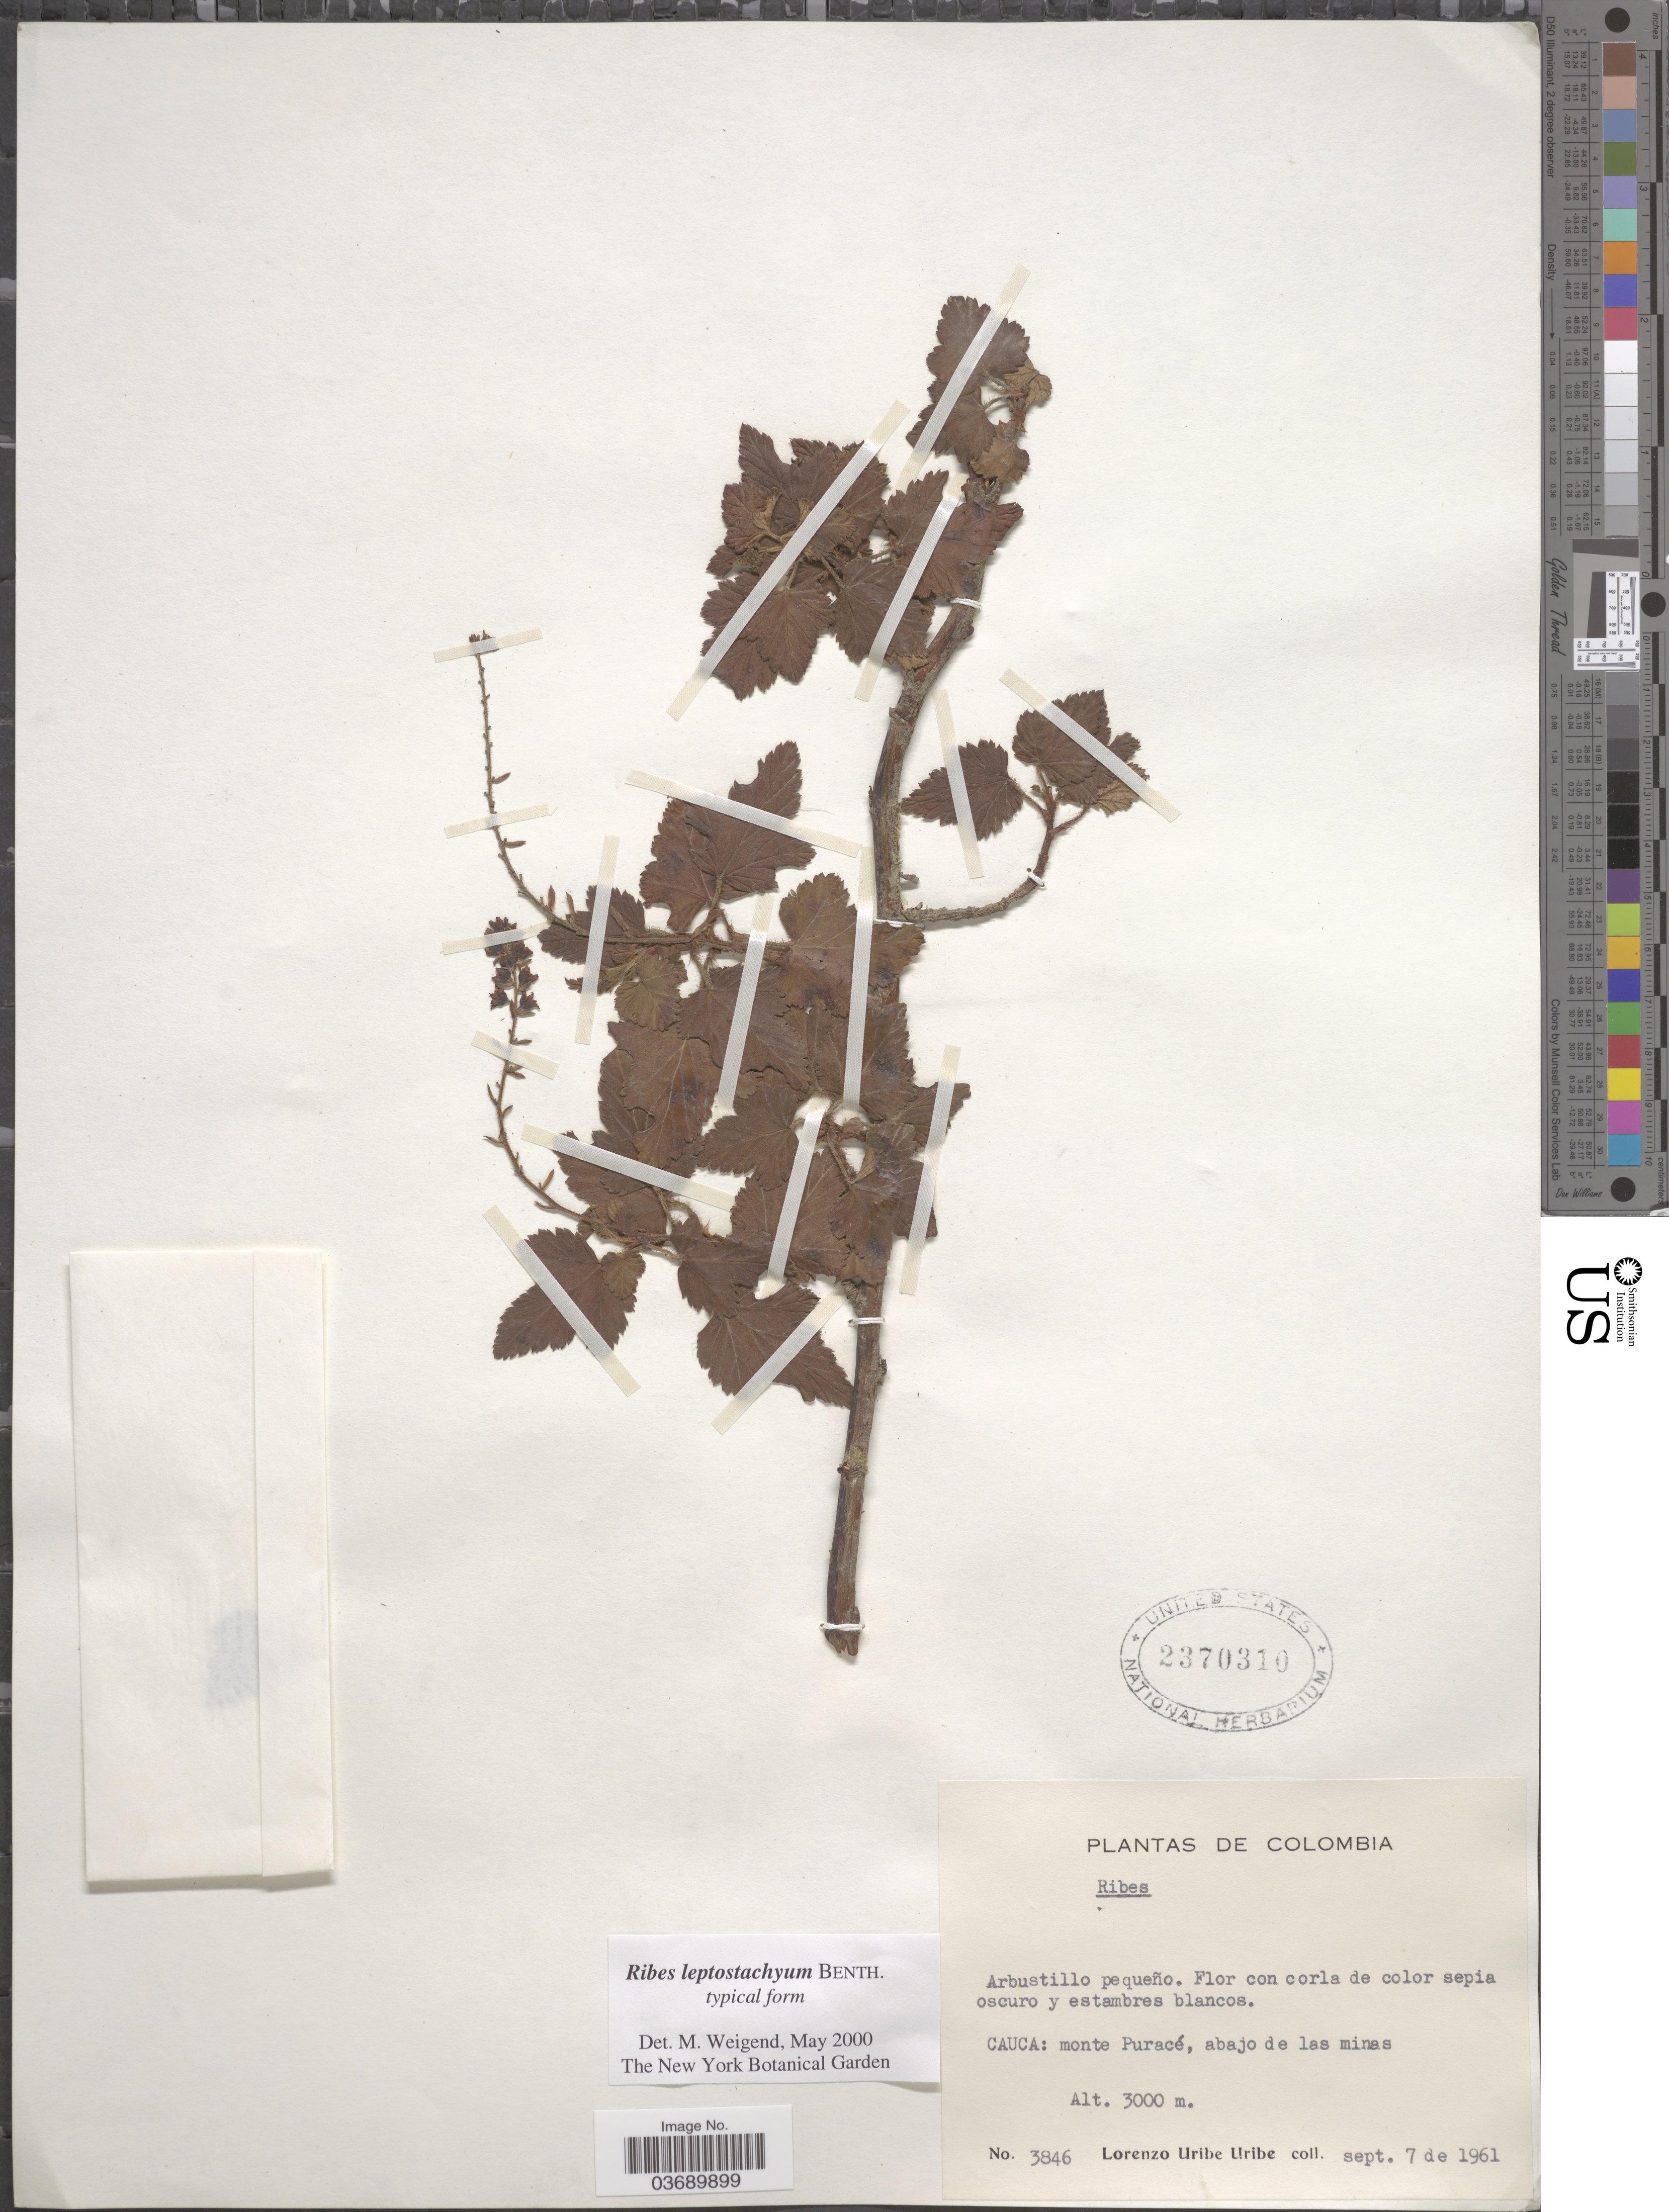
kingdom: Plantae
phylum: Tracheophyta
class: Magnoliopsida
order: Saxifragales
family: Grossulariaceae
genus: Ribes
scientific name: Ribes leptostachyum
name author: Decne.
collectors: L. Uribe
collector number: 3846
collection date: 1961-09-07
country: Colombia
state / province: Cauca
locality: Monte Puracé, abajo de las minas.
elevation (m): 3000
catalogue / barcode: US 2370310